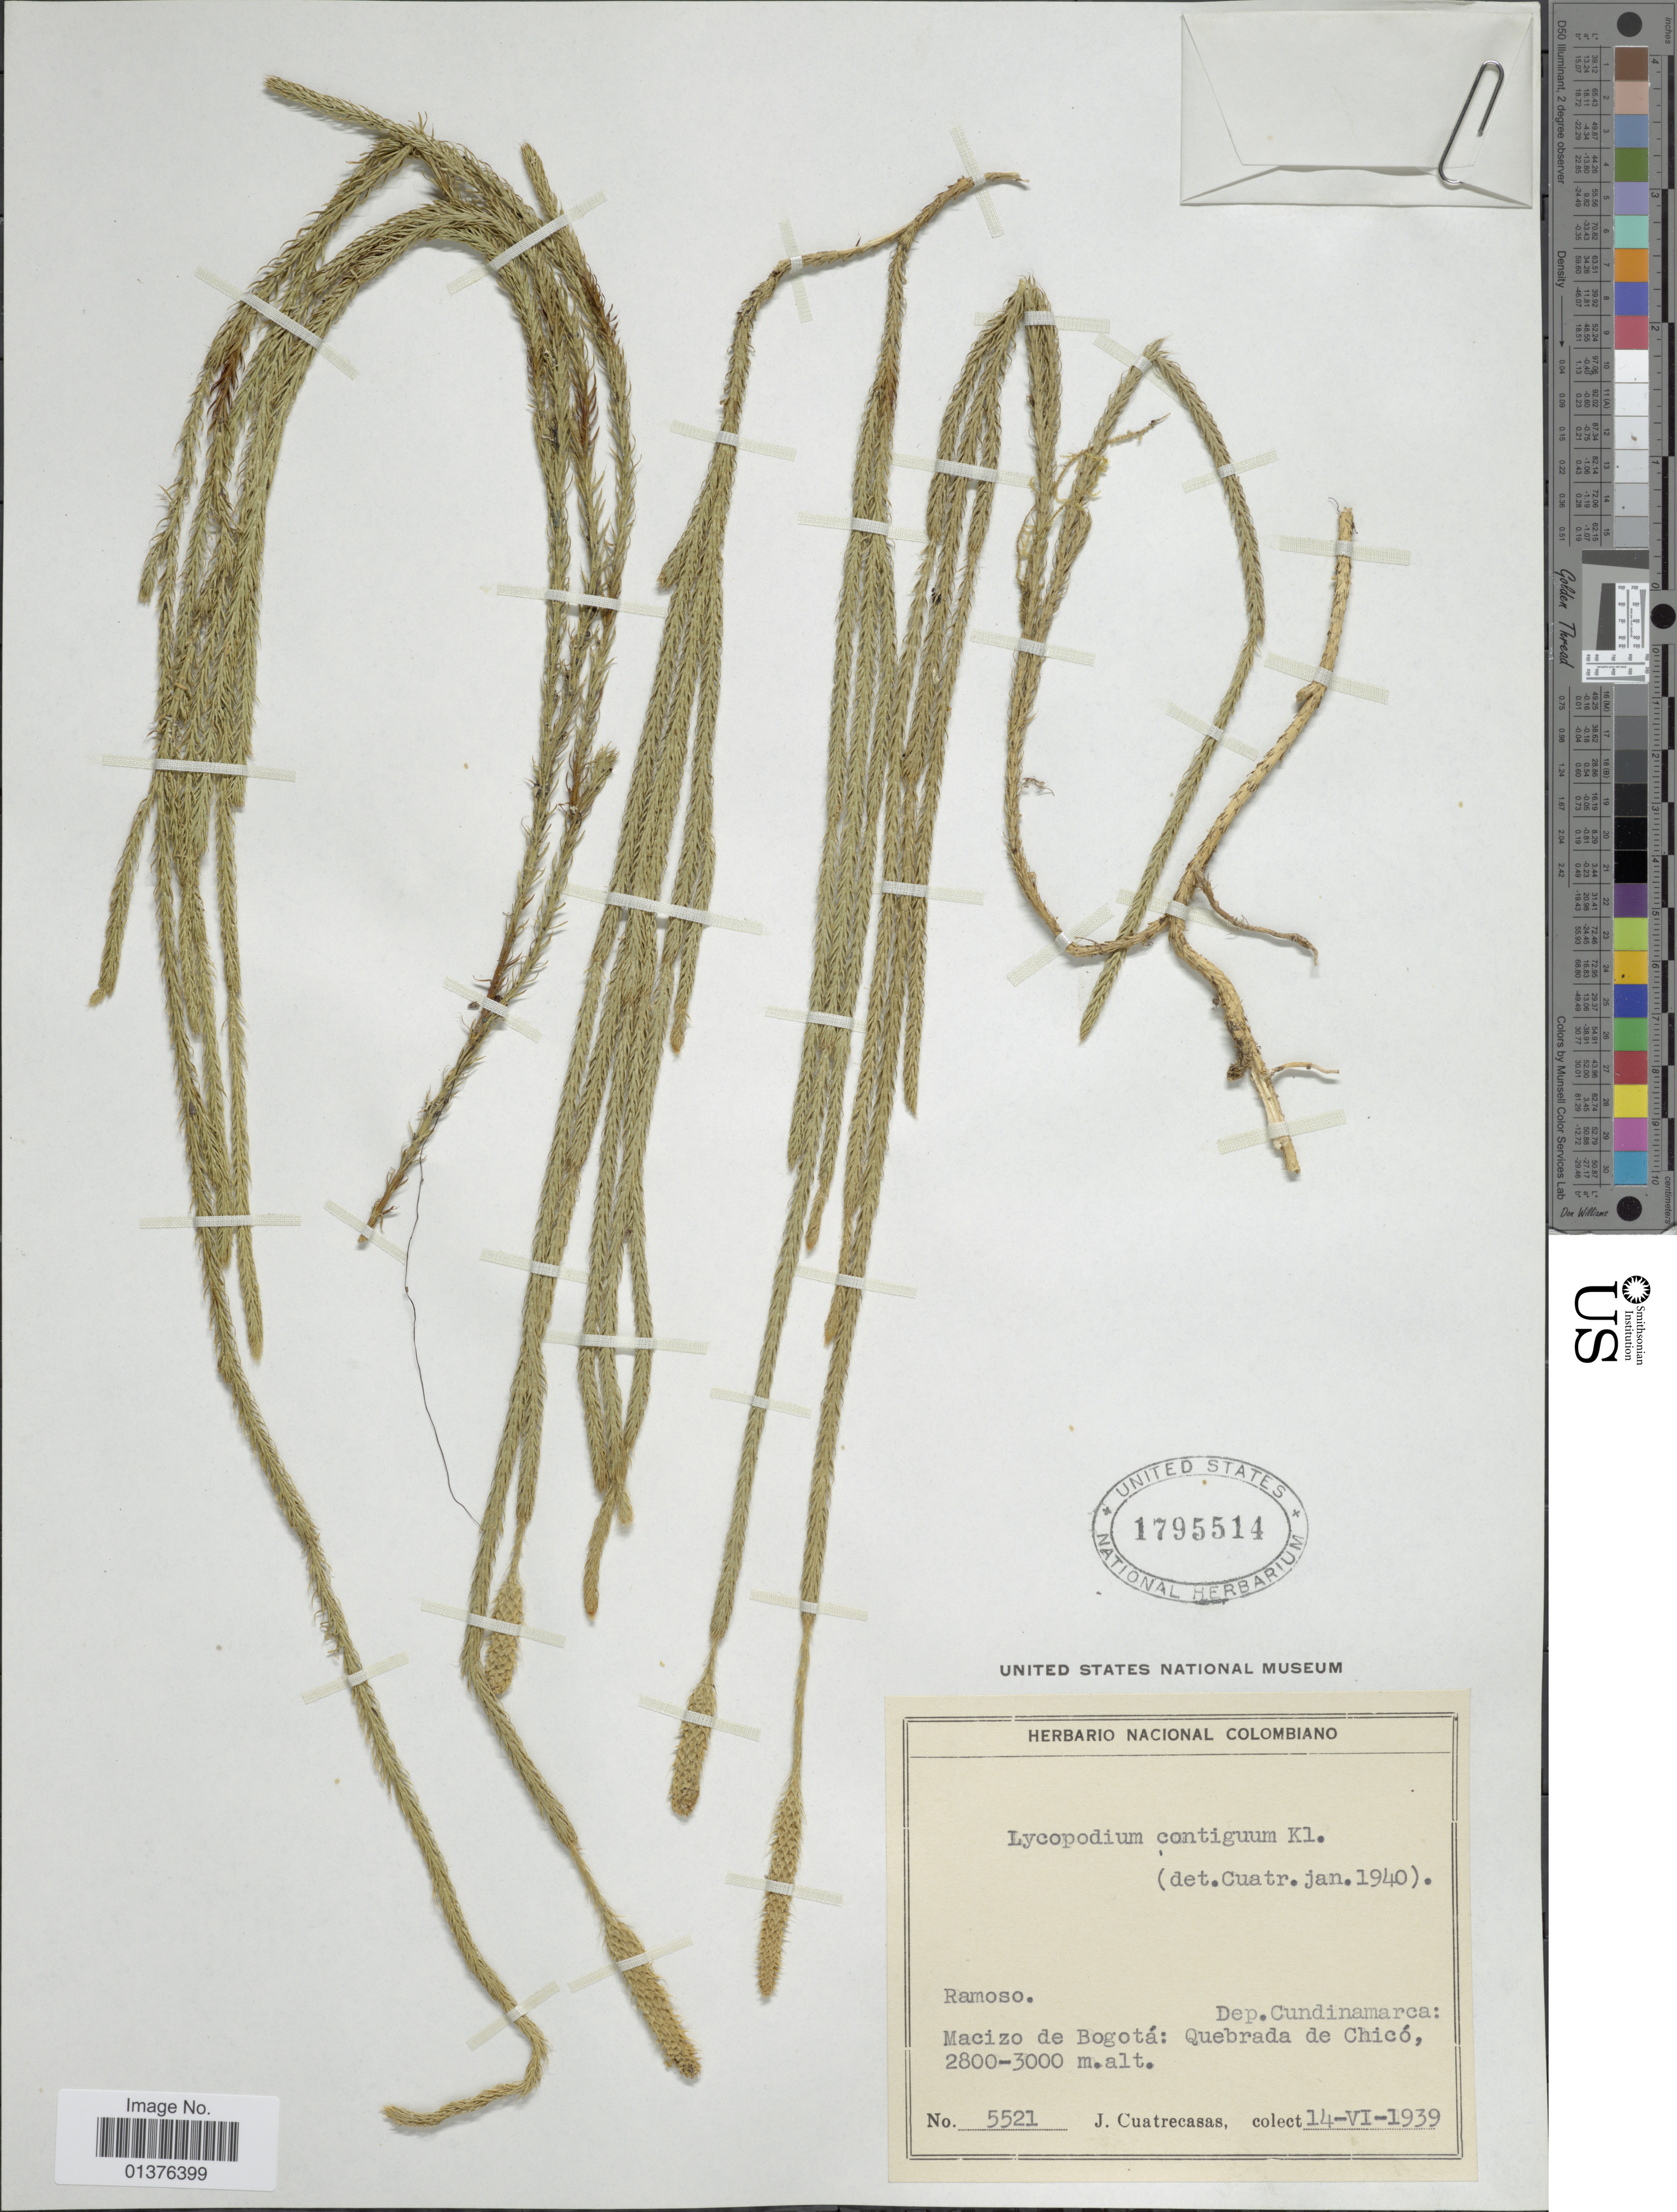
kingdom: Plantae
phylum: Tracheophyta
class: Lycopodiopsida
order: Lycopodiales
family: Lycopodiaceae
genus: Lycopodium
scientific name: Lycopodium clavatum subsp. contiguum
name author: (Klotzsch) B. Øllg.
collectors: J. Cuatrecasas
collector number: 5521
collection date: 1939-06-14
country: Colombia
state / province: Cundinamarca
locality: Macizo de Bogotá: Quebrada de Chicó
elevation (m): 2800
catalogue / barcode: US 1795514